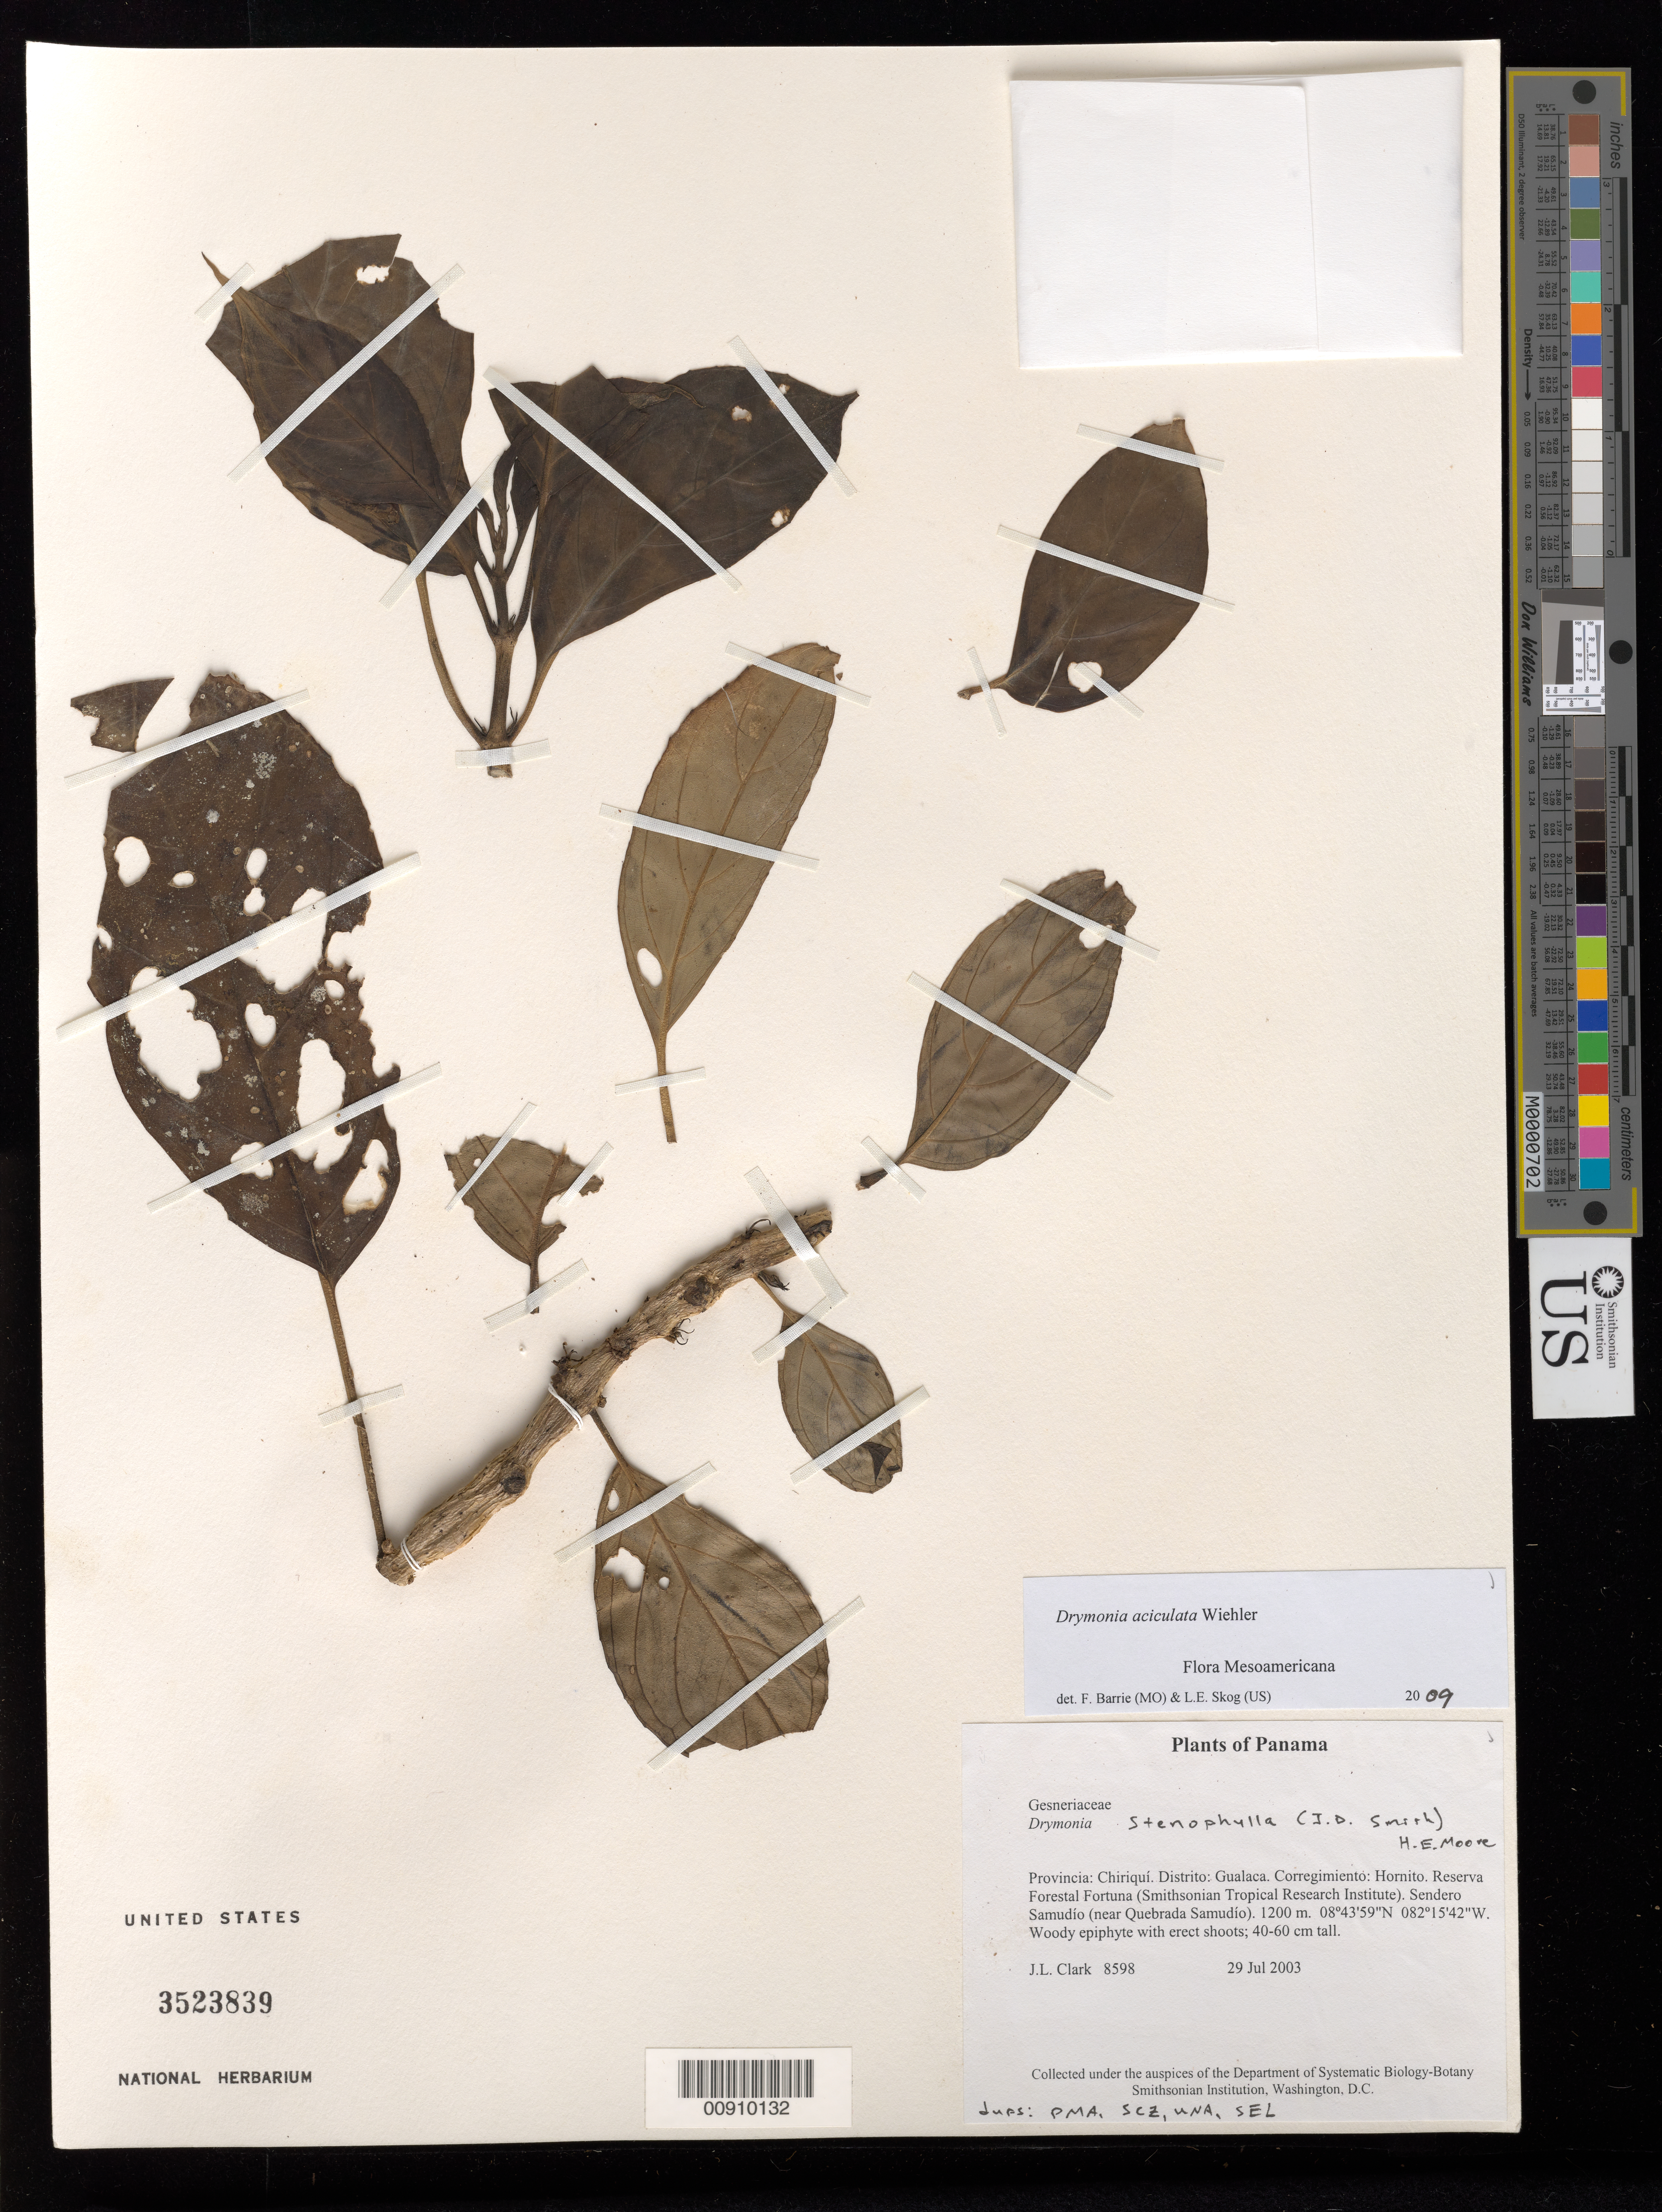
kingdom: Plantae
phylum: Tracheophyta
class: Magnoliopsida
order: Lamiales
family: Gesneriaceae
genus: Drymonia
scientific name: Drymonia aciculata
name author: Wiehler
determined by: Barrie, F. R.; Skog, Laurence E.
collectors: J. L. Clark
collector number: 8598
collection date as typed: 29 Jul 2003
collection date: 2003-07-29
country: Panama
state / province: Chiriqui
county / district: Gualaca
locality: Gualaca. Corregimiento: Hornito. Reserva Forestal Fortuna (Smithsonian Tropical Research Institute). Sendero Samudío (near Quebrada Samudío).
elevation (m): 1200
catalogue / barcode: US 3523839